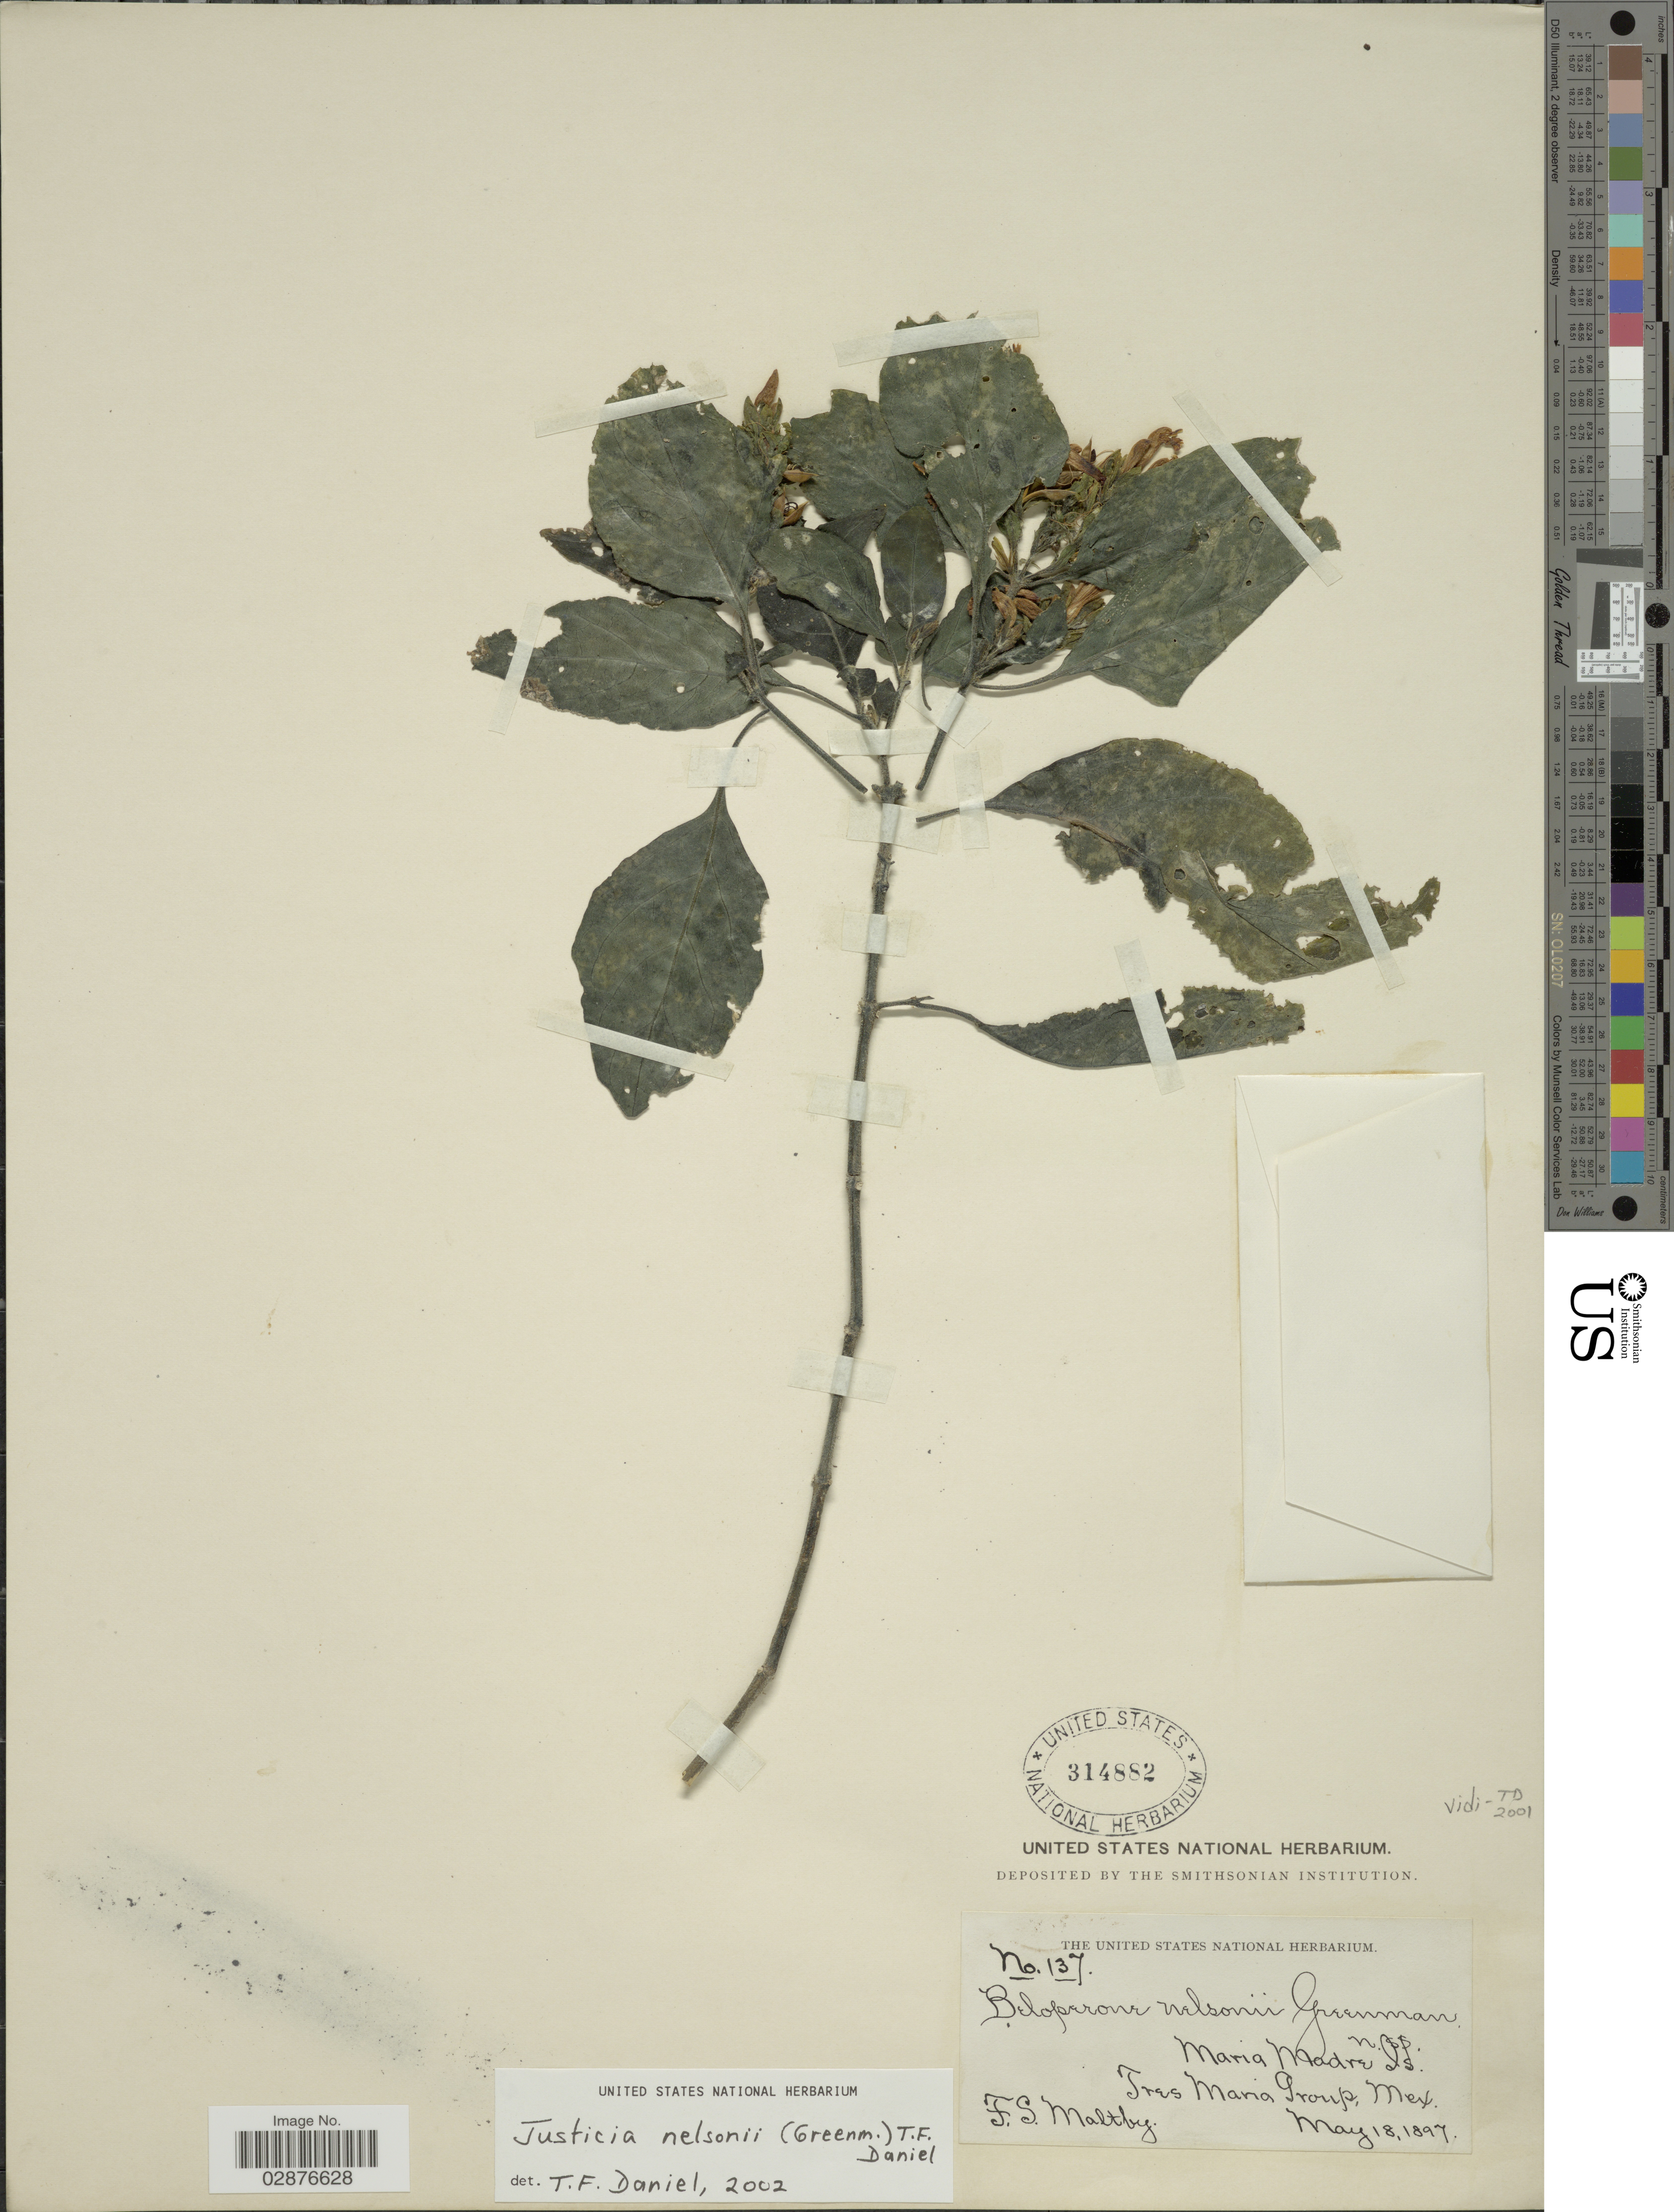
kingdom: Plantae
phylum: Tracheophyta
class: Magnoliopsida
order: Lamiales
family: Acanthaceae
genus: Justicia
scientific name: Justicia nelsonii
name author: (Greenm.) T.F. Daniel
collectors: F. S. Maltby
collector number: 137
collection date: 1897-05-18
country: Mexico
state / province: Nayarit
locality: Maria Madre Is., Tres Maria Group.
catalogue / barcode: US 314882